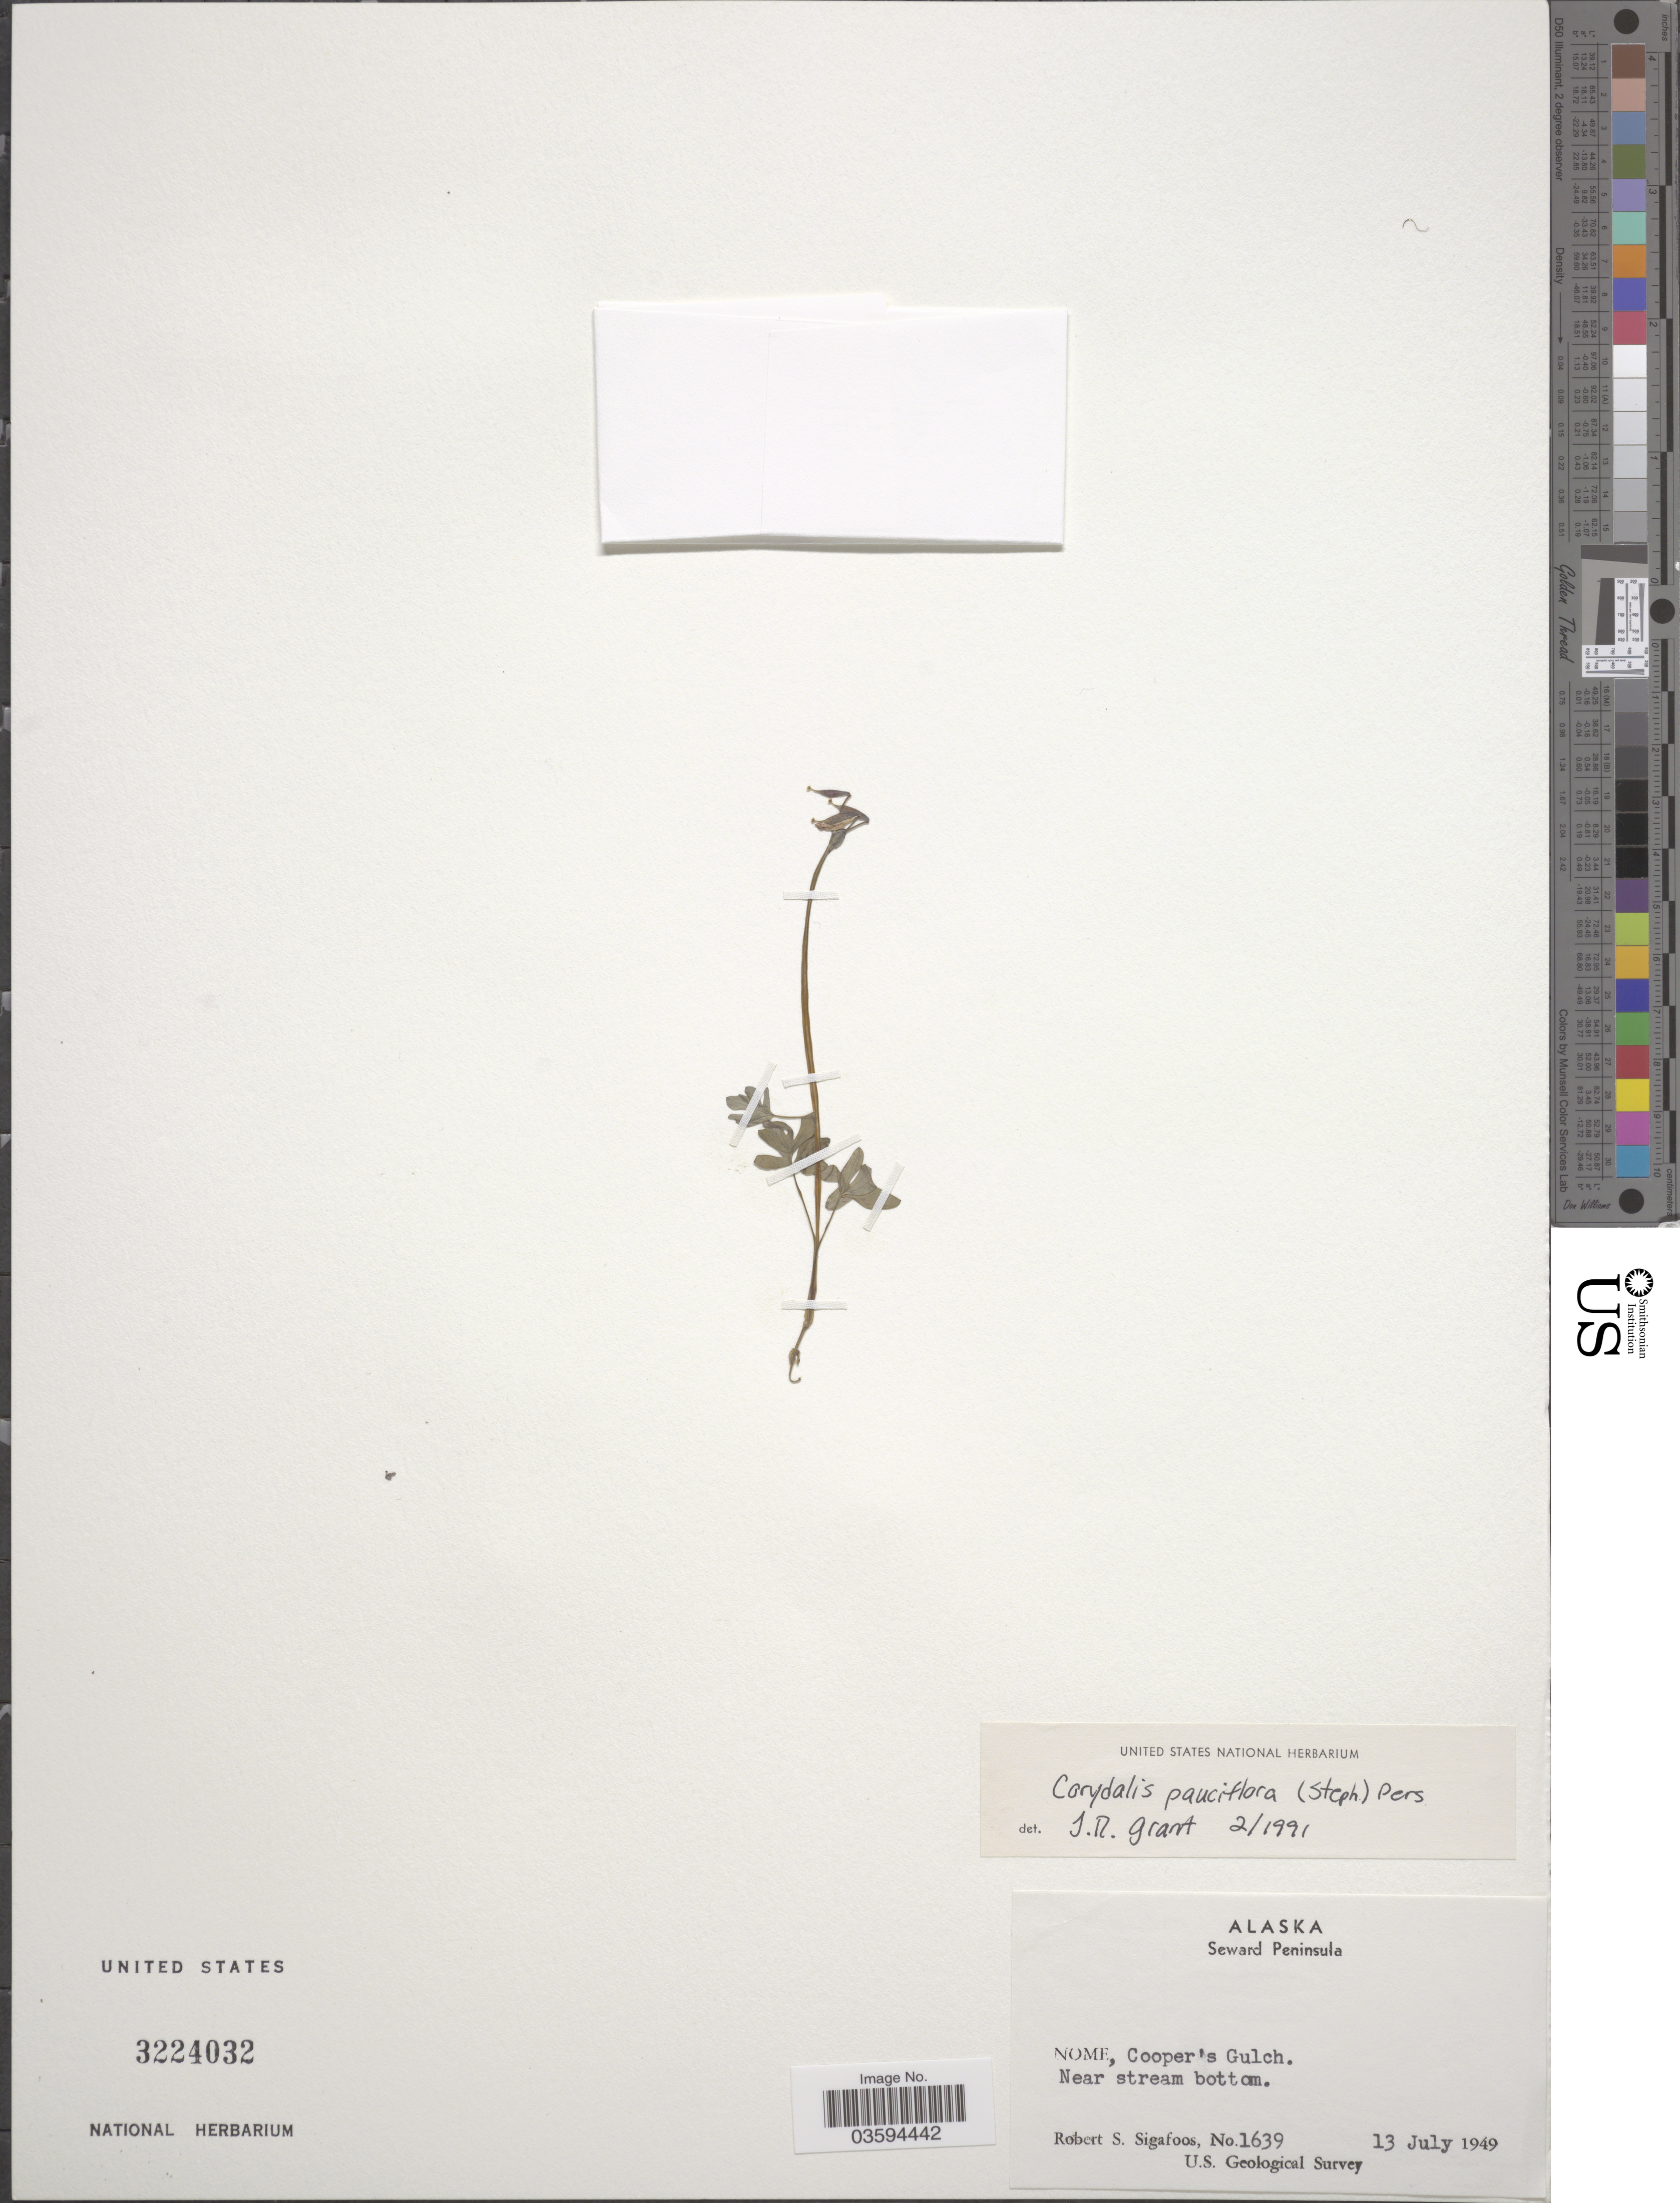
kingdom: Plantae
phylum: Tracheophyta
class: Magnoliopsida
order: Ranunculales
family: Papaveraceae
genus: Corydalis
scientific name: Corydalis pauciflora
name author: (Stephan) Pers.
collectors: R. Sigafoos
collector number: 1639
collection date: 1949-07-13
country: United States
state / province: Alaska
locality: Seward Peninsula. Nome, Cooper's Gulch. Near stream bottom.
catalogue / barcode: US 3224032